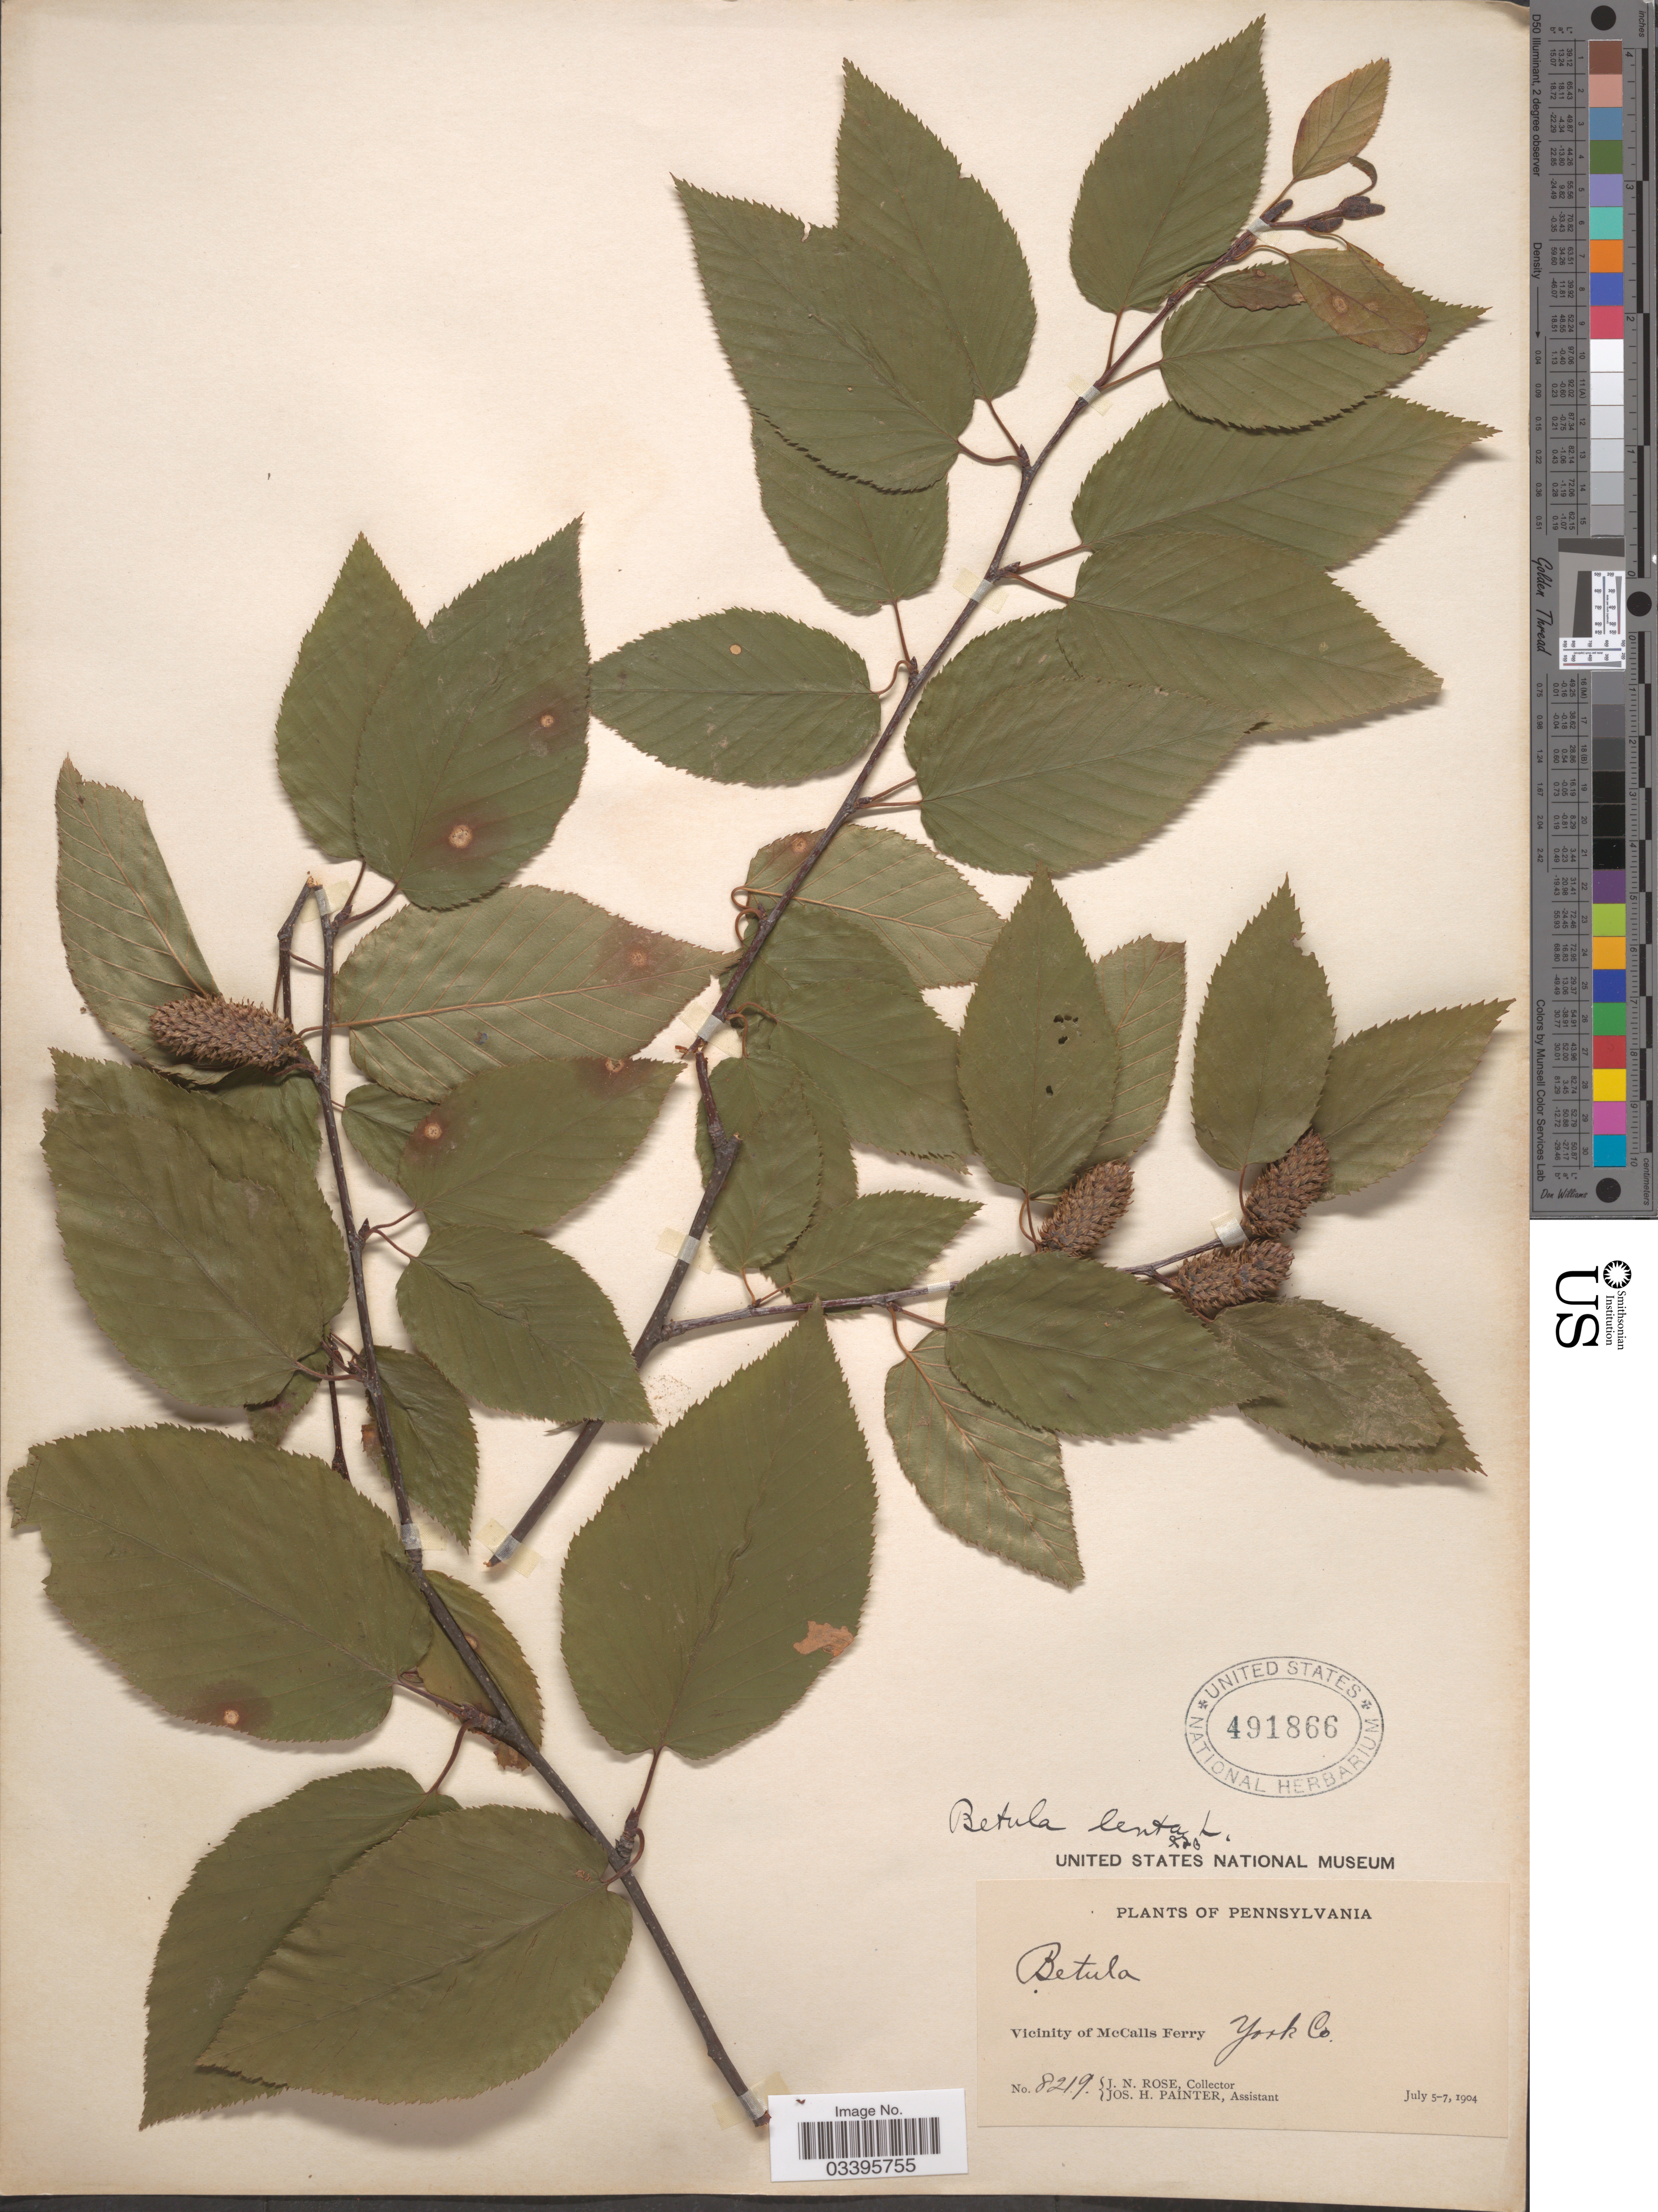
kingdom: Plantae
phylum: Tracheophyta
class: Magnoliopsida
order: Fagales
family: Betulaceae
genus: Betula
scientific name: Betula lenta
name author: L.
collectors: J. N. Rose & J. H. Painter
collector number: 8219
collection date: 1904-07-05/1904-07-07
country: United States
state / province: Pennsylvania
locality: Vicinity of McCalls Ferry, York Co.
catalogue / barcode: US 491866